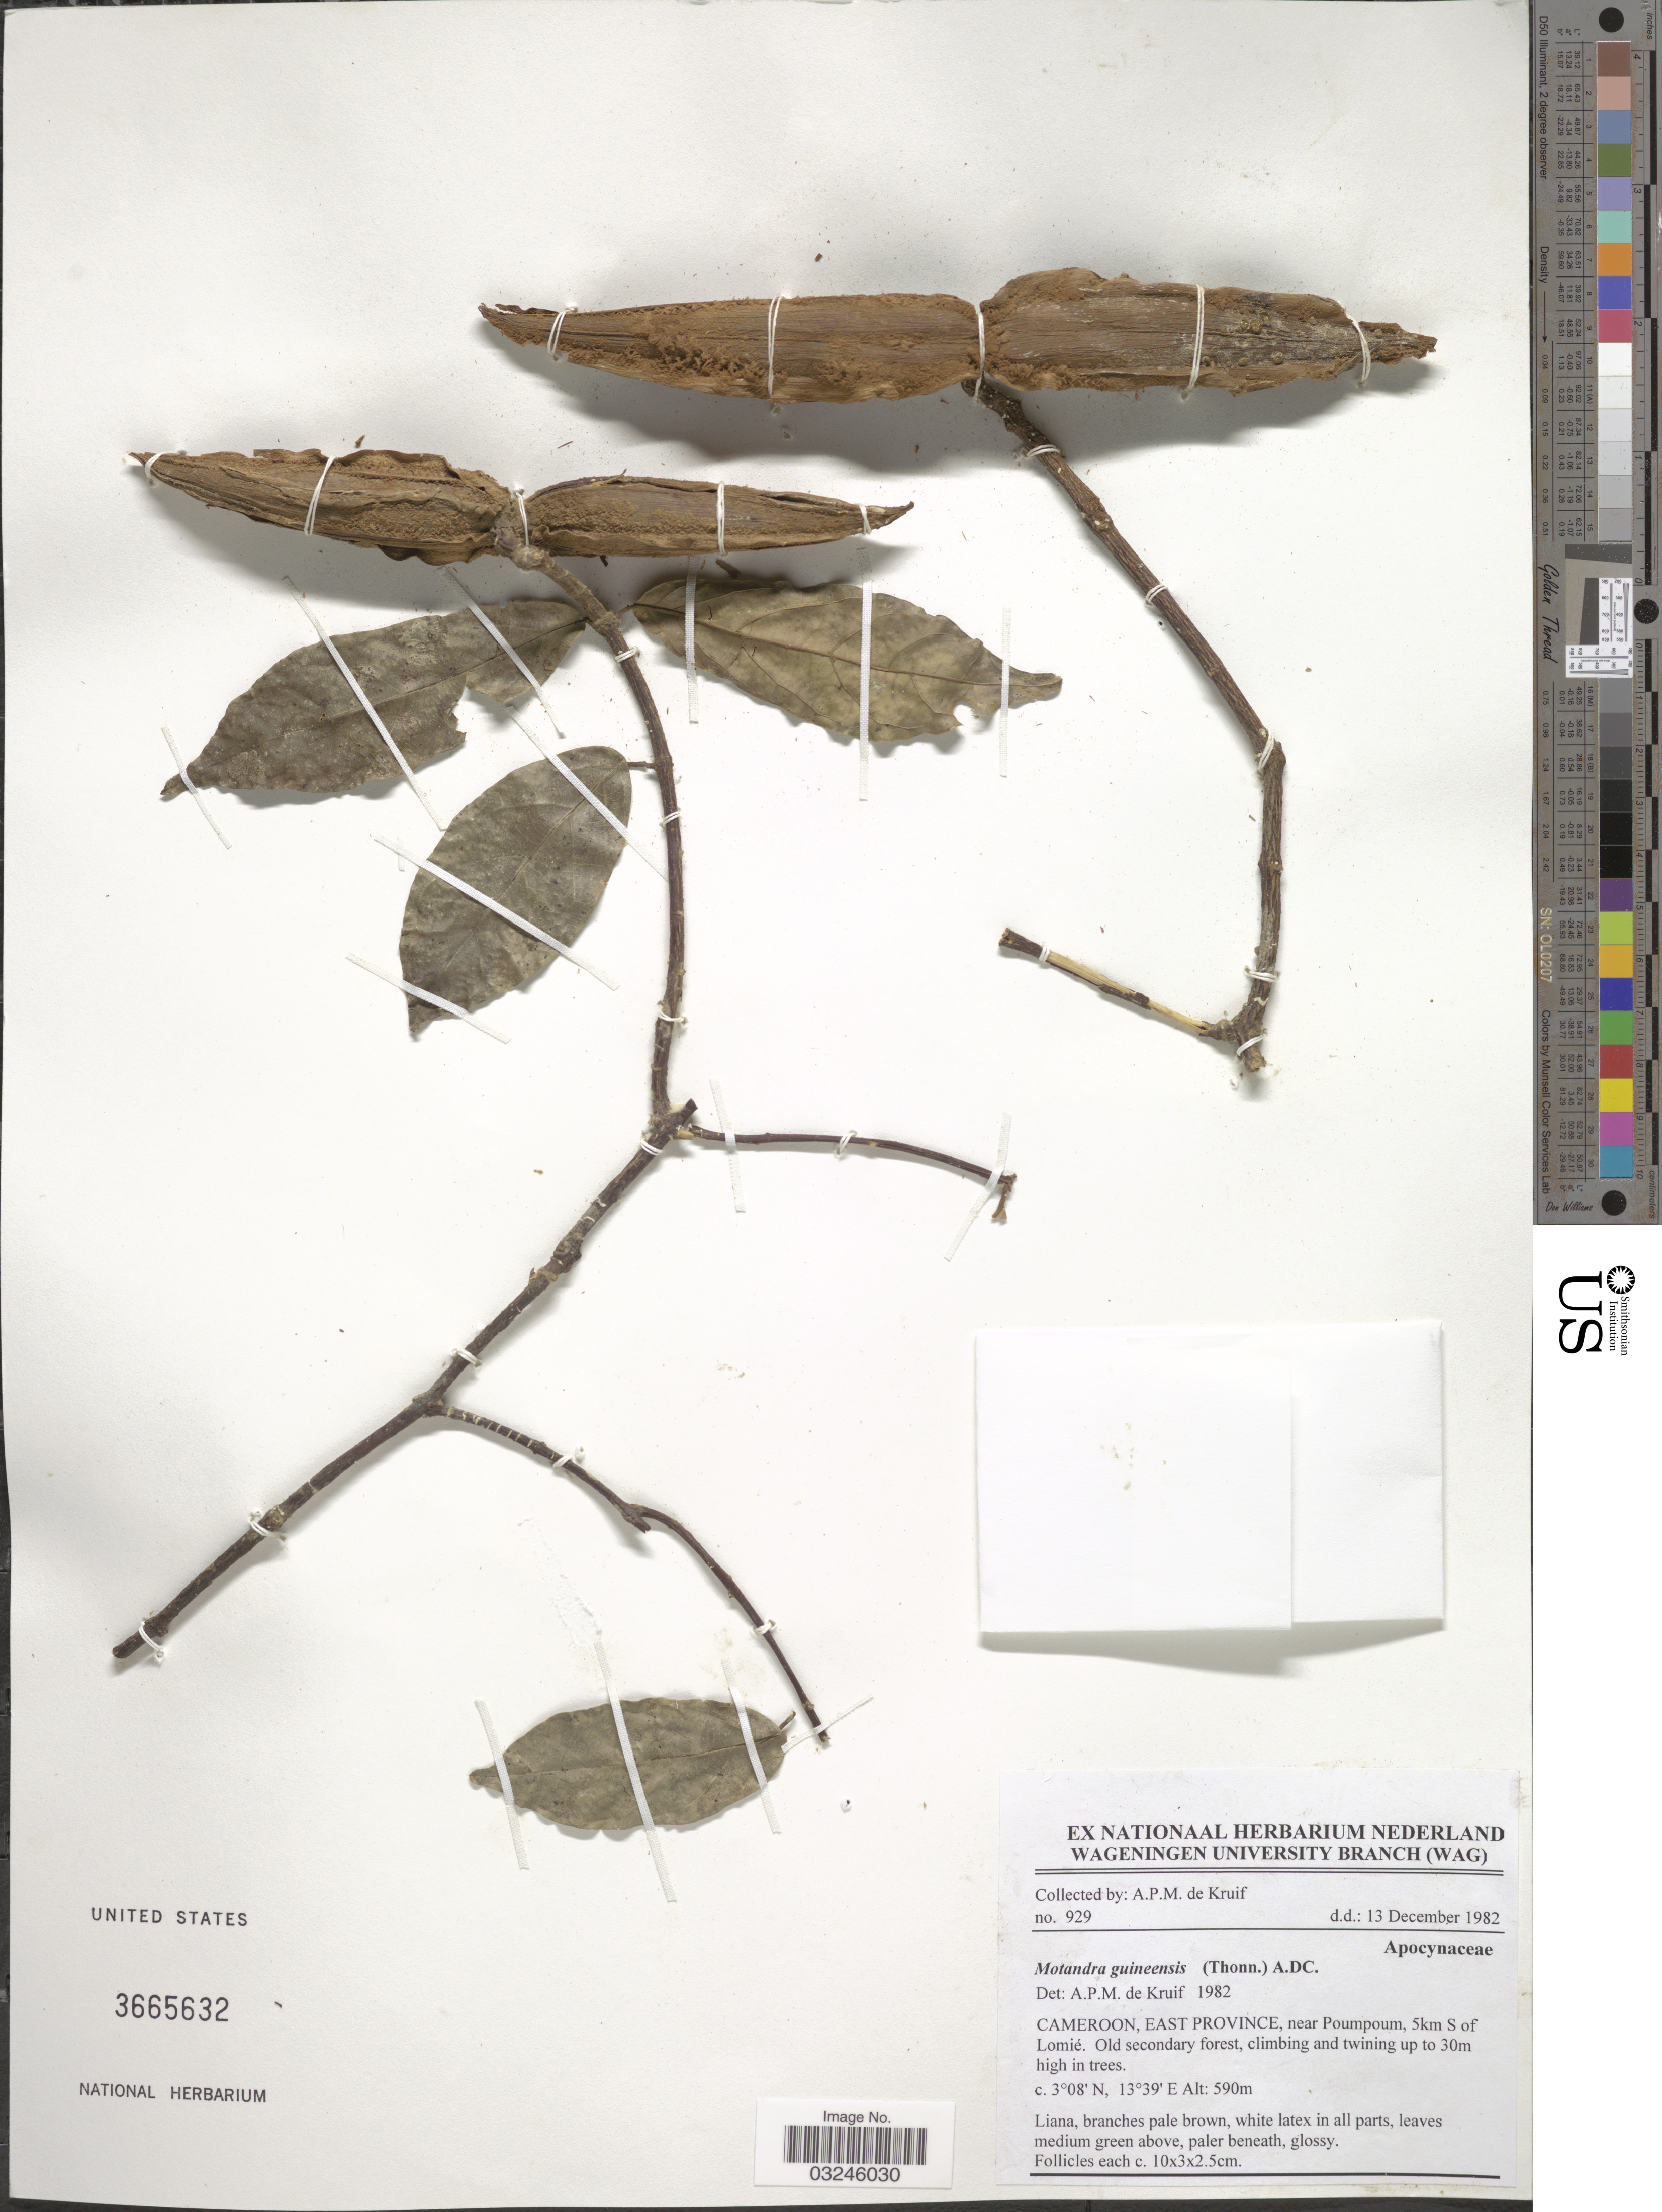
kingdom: Plantae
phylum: Tracheophyta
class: Magnoliopsida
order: Gentianales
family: Apocynaceae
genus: Motandra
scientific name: Motandra guineensis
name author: (Thonn.) A. DC.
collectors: A. P. de Kruif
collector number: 929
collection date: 1982-12-13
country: Cameroon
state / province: Est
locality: East Province, near Poumpoum, 5km S of Lomié.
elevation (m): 590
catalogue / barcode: US 3665632